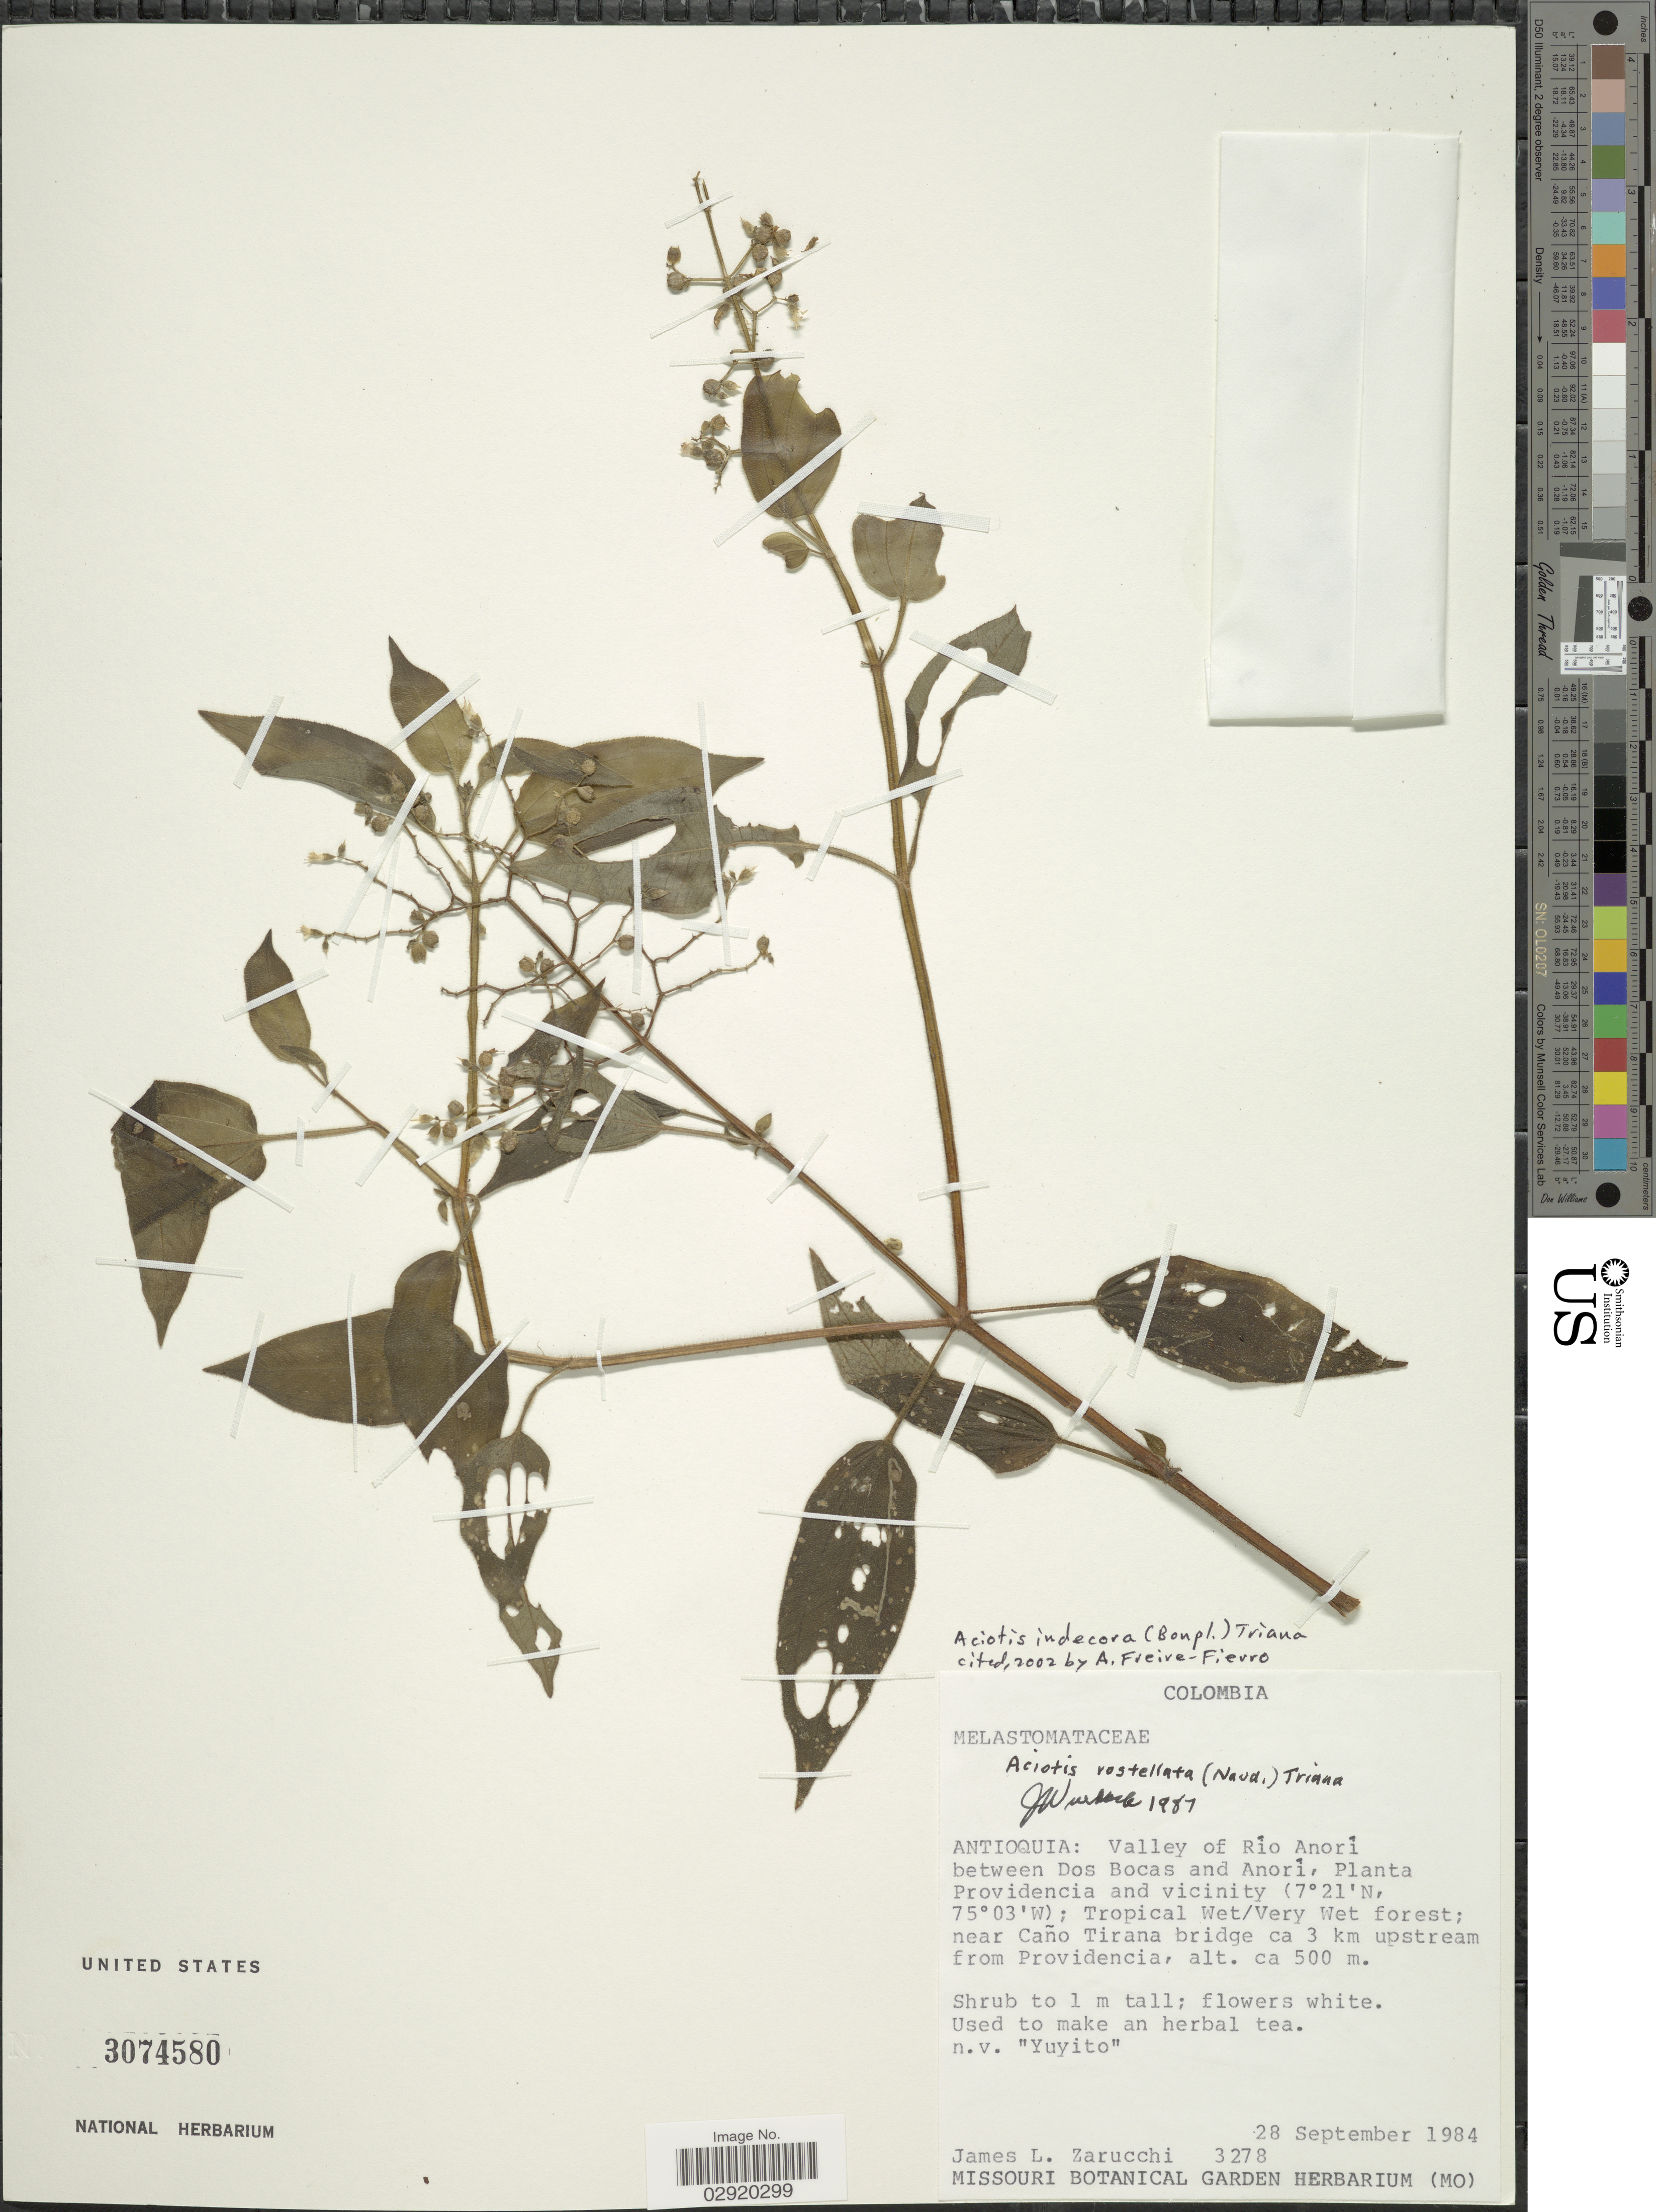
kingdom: Plantae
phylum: Tracheophyta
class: Magnoliopsida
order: Myrtales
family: Melastomataceae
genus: Aciotis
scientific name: Aciotis indecora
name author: (Bonpl.) Triana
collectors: J. L. Zarucchi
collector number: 3278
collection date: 1984-09-28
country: Colombia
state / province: Antioquia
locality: Antioquia: Valley of Río Anorí between Dos Bocas and Anorí, Planta Providencia and vicinity; Tropical Wet/ Very Wet Forest; near Caño Tirana bridge ca 3 km upstream from Providencia.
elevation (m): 500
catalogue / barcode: US 3074580